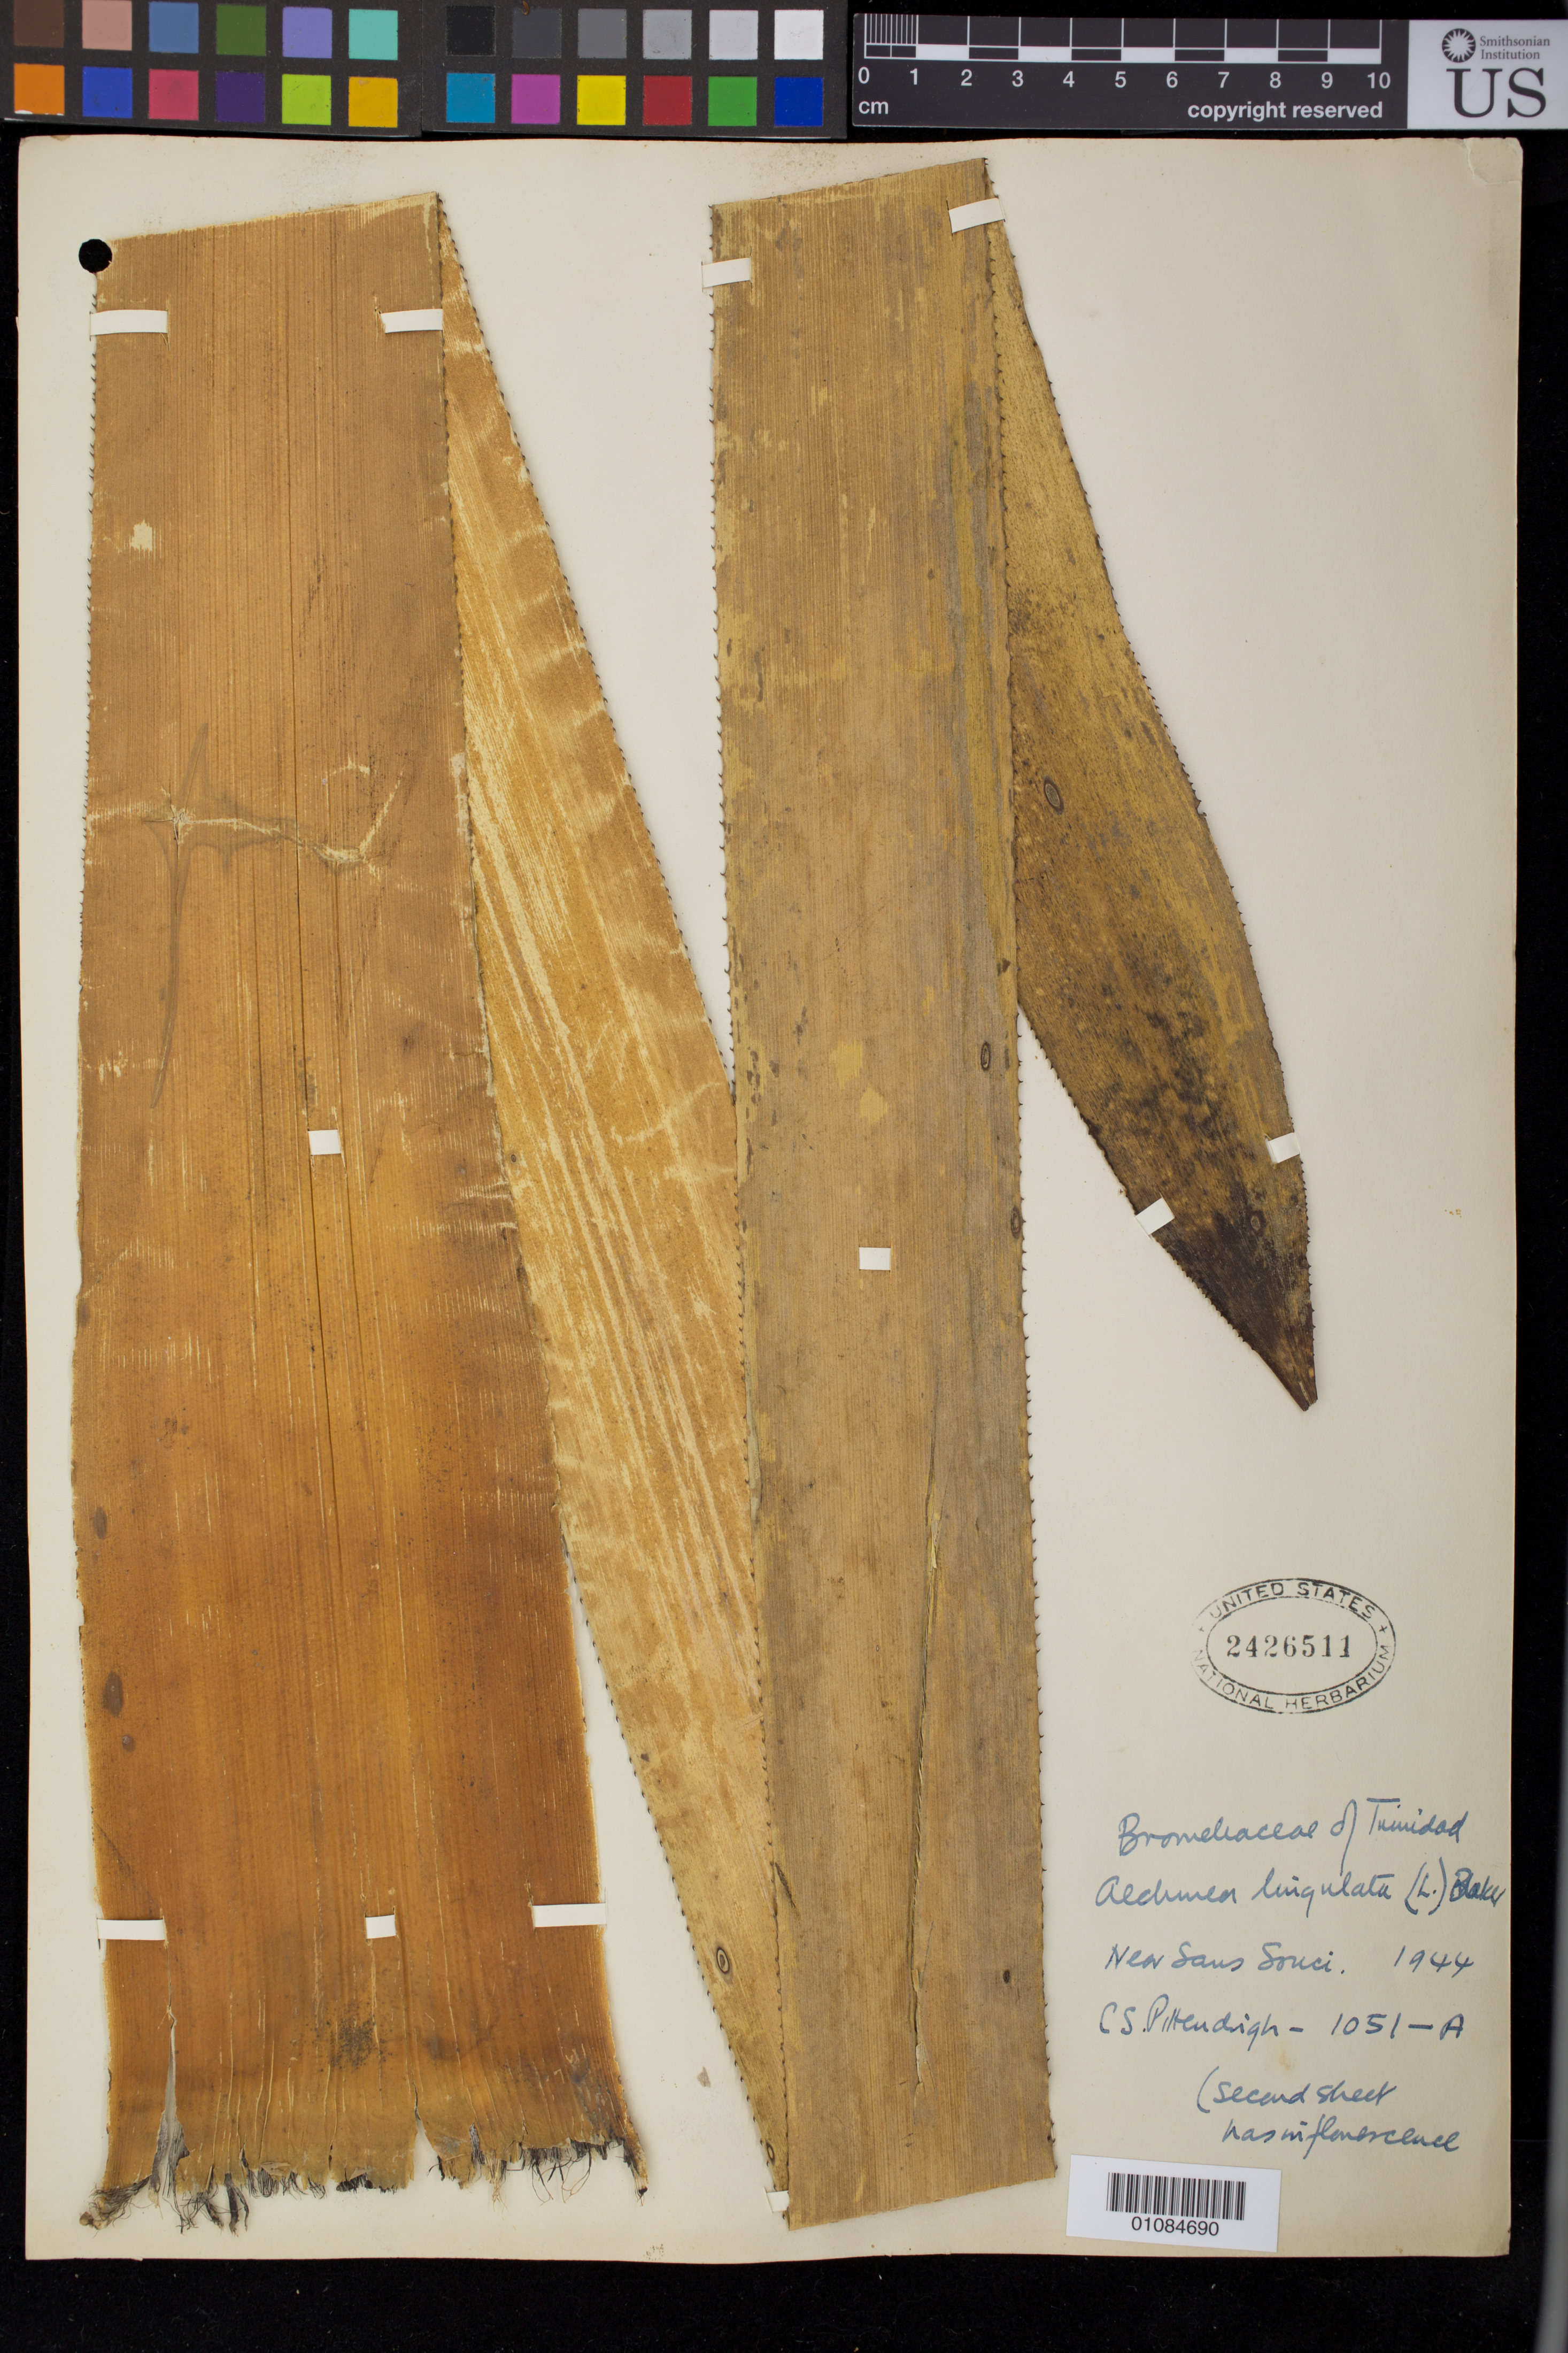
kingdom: Plantae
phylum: Tracheophyta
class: Liliopsida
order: Poales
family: Bromeliaceae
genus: Wittmackia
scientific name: Wittmackia lingulata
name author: (L.) Mez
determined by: Strong, Mark T., (BOT), Smithsonian Institution - National Museum of Natural History (UNITED STATES)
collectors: C. S. Pittendrigh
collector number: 1051A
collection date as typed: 1944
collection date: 1944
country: Trinidad and Tobago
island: Trinidad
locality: Near Sans Souci.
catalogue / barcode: US 2426511